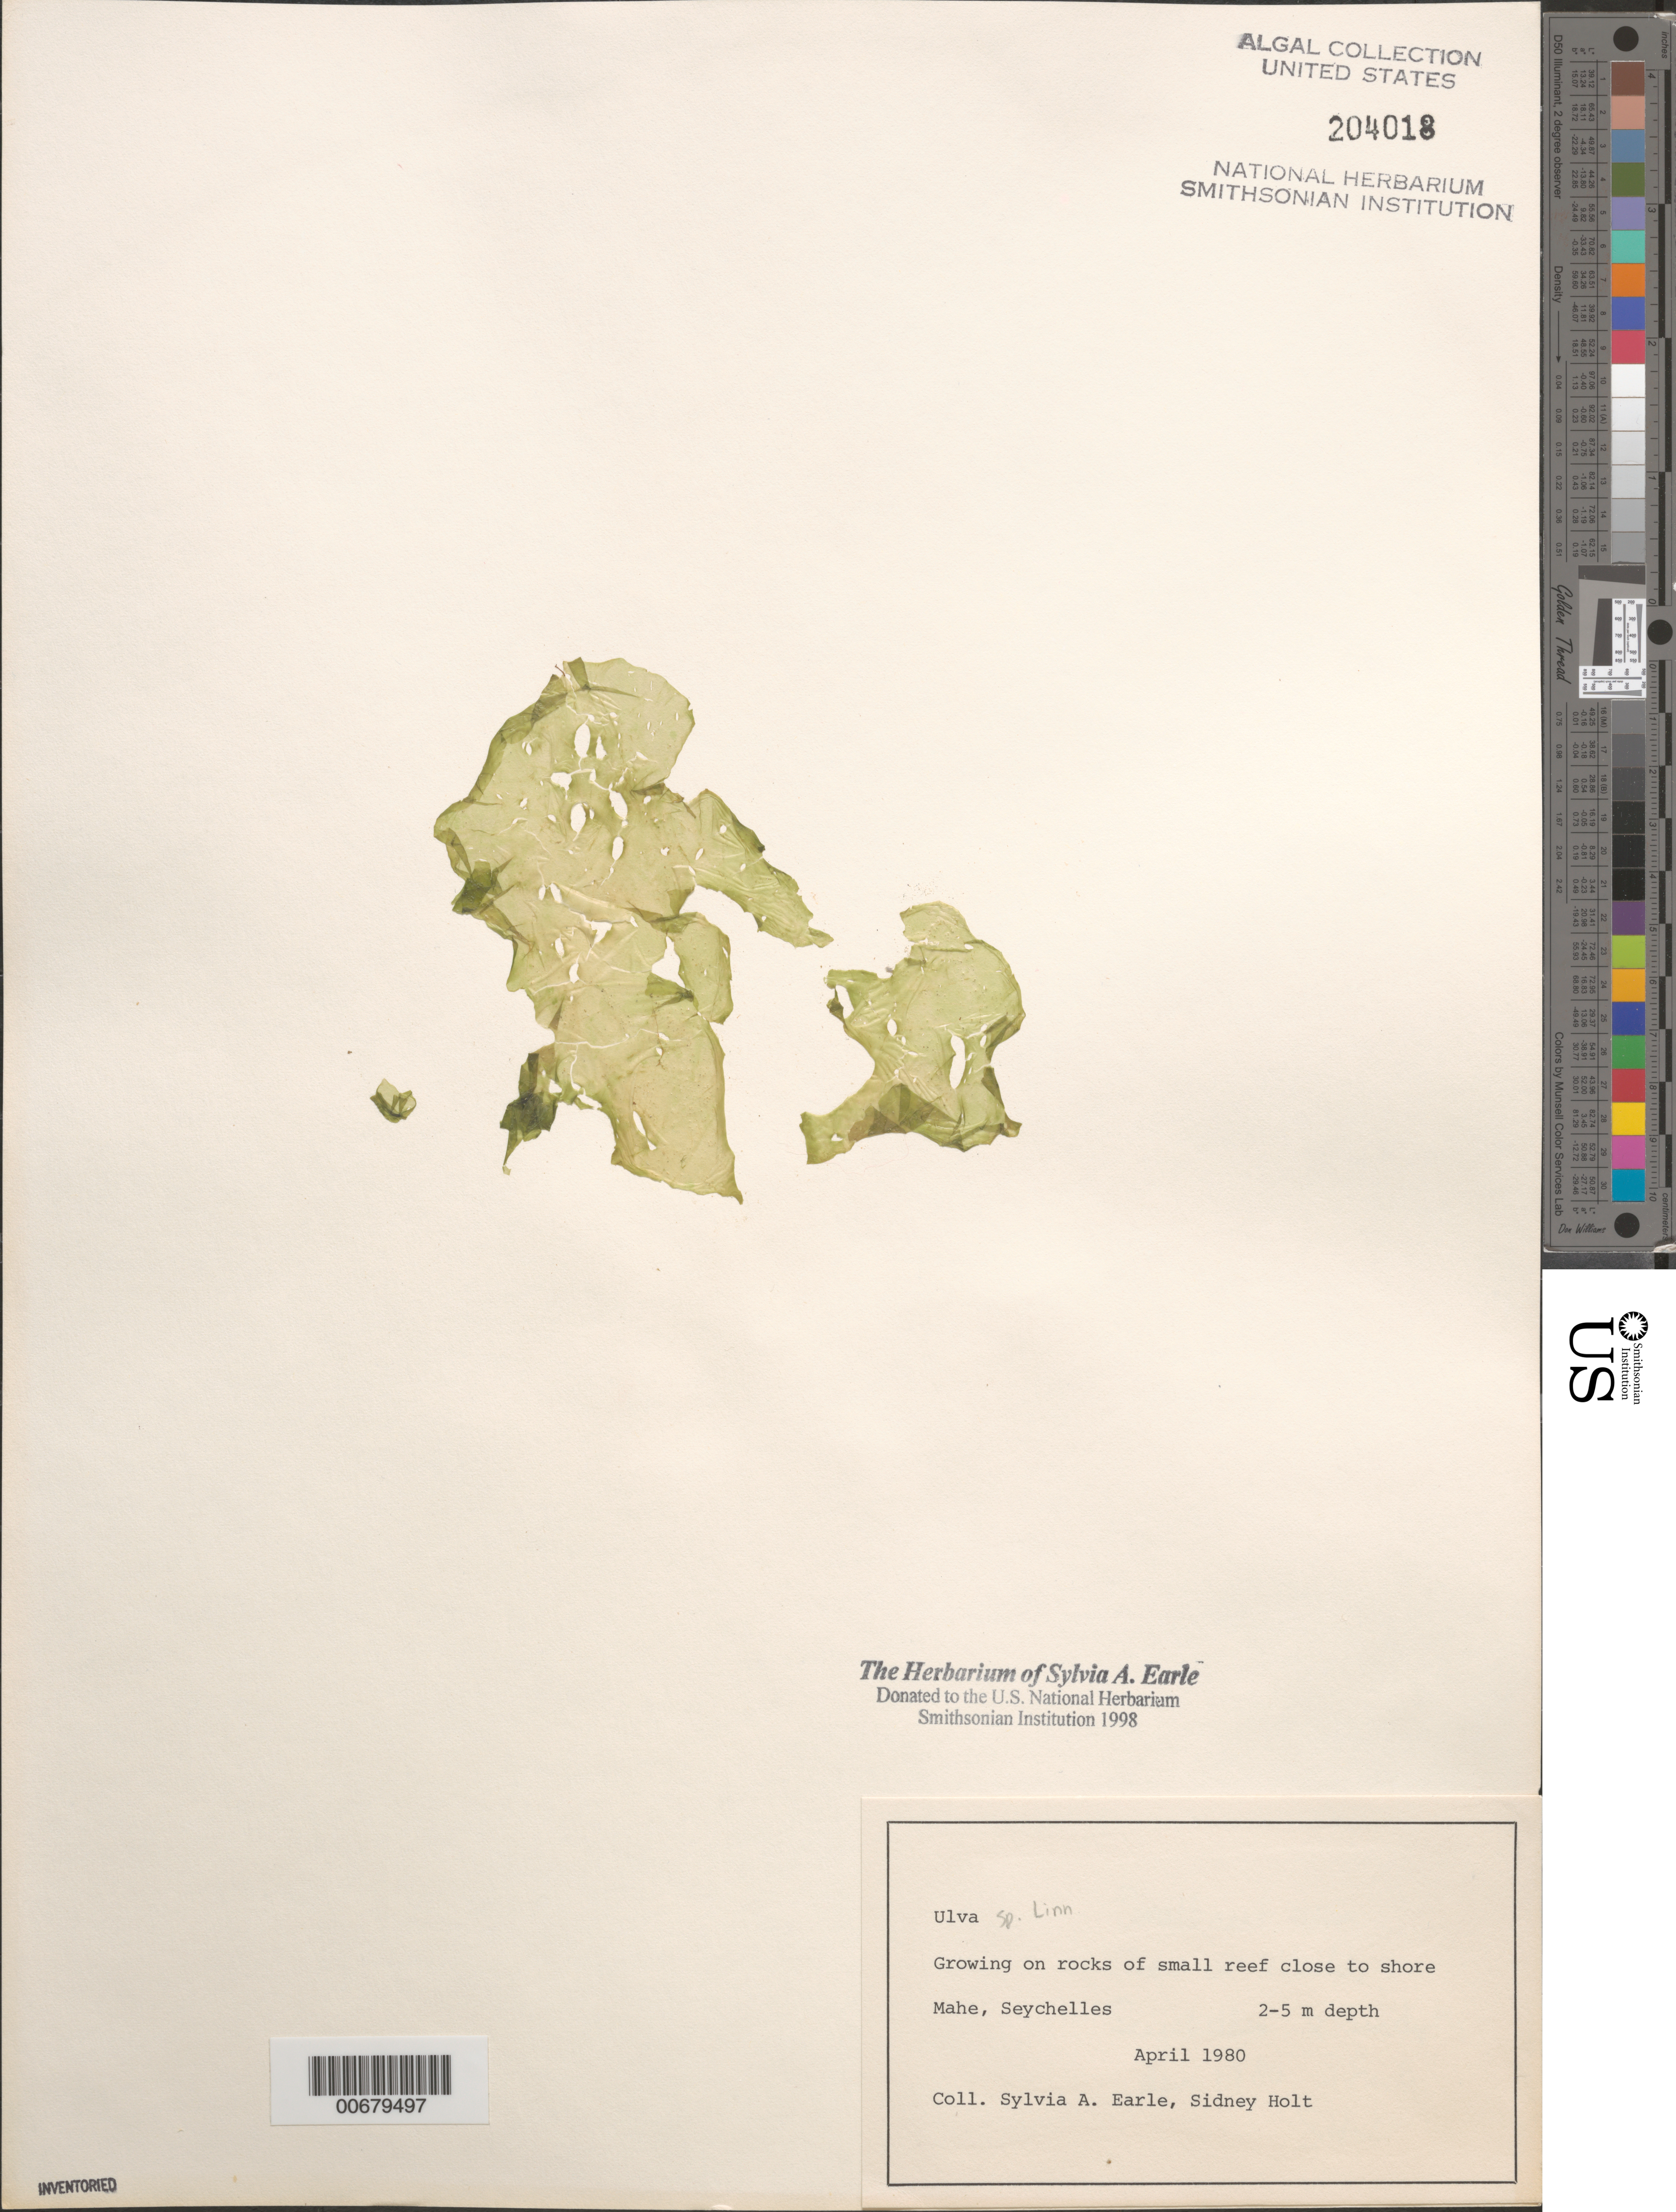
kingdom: Plantae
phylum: Chlorophyta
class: Ulvophyceae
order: Ulvales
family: Ulvaceae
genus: Ulva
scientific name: Ulva sp.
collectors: S. A. Earle & S. Holt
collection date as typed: Apr 1980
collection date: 1980-04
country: Seychelles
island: Mahé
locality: Small reef near shore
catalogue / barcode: US 204018